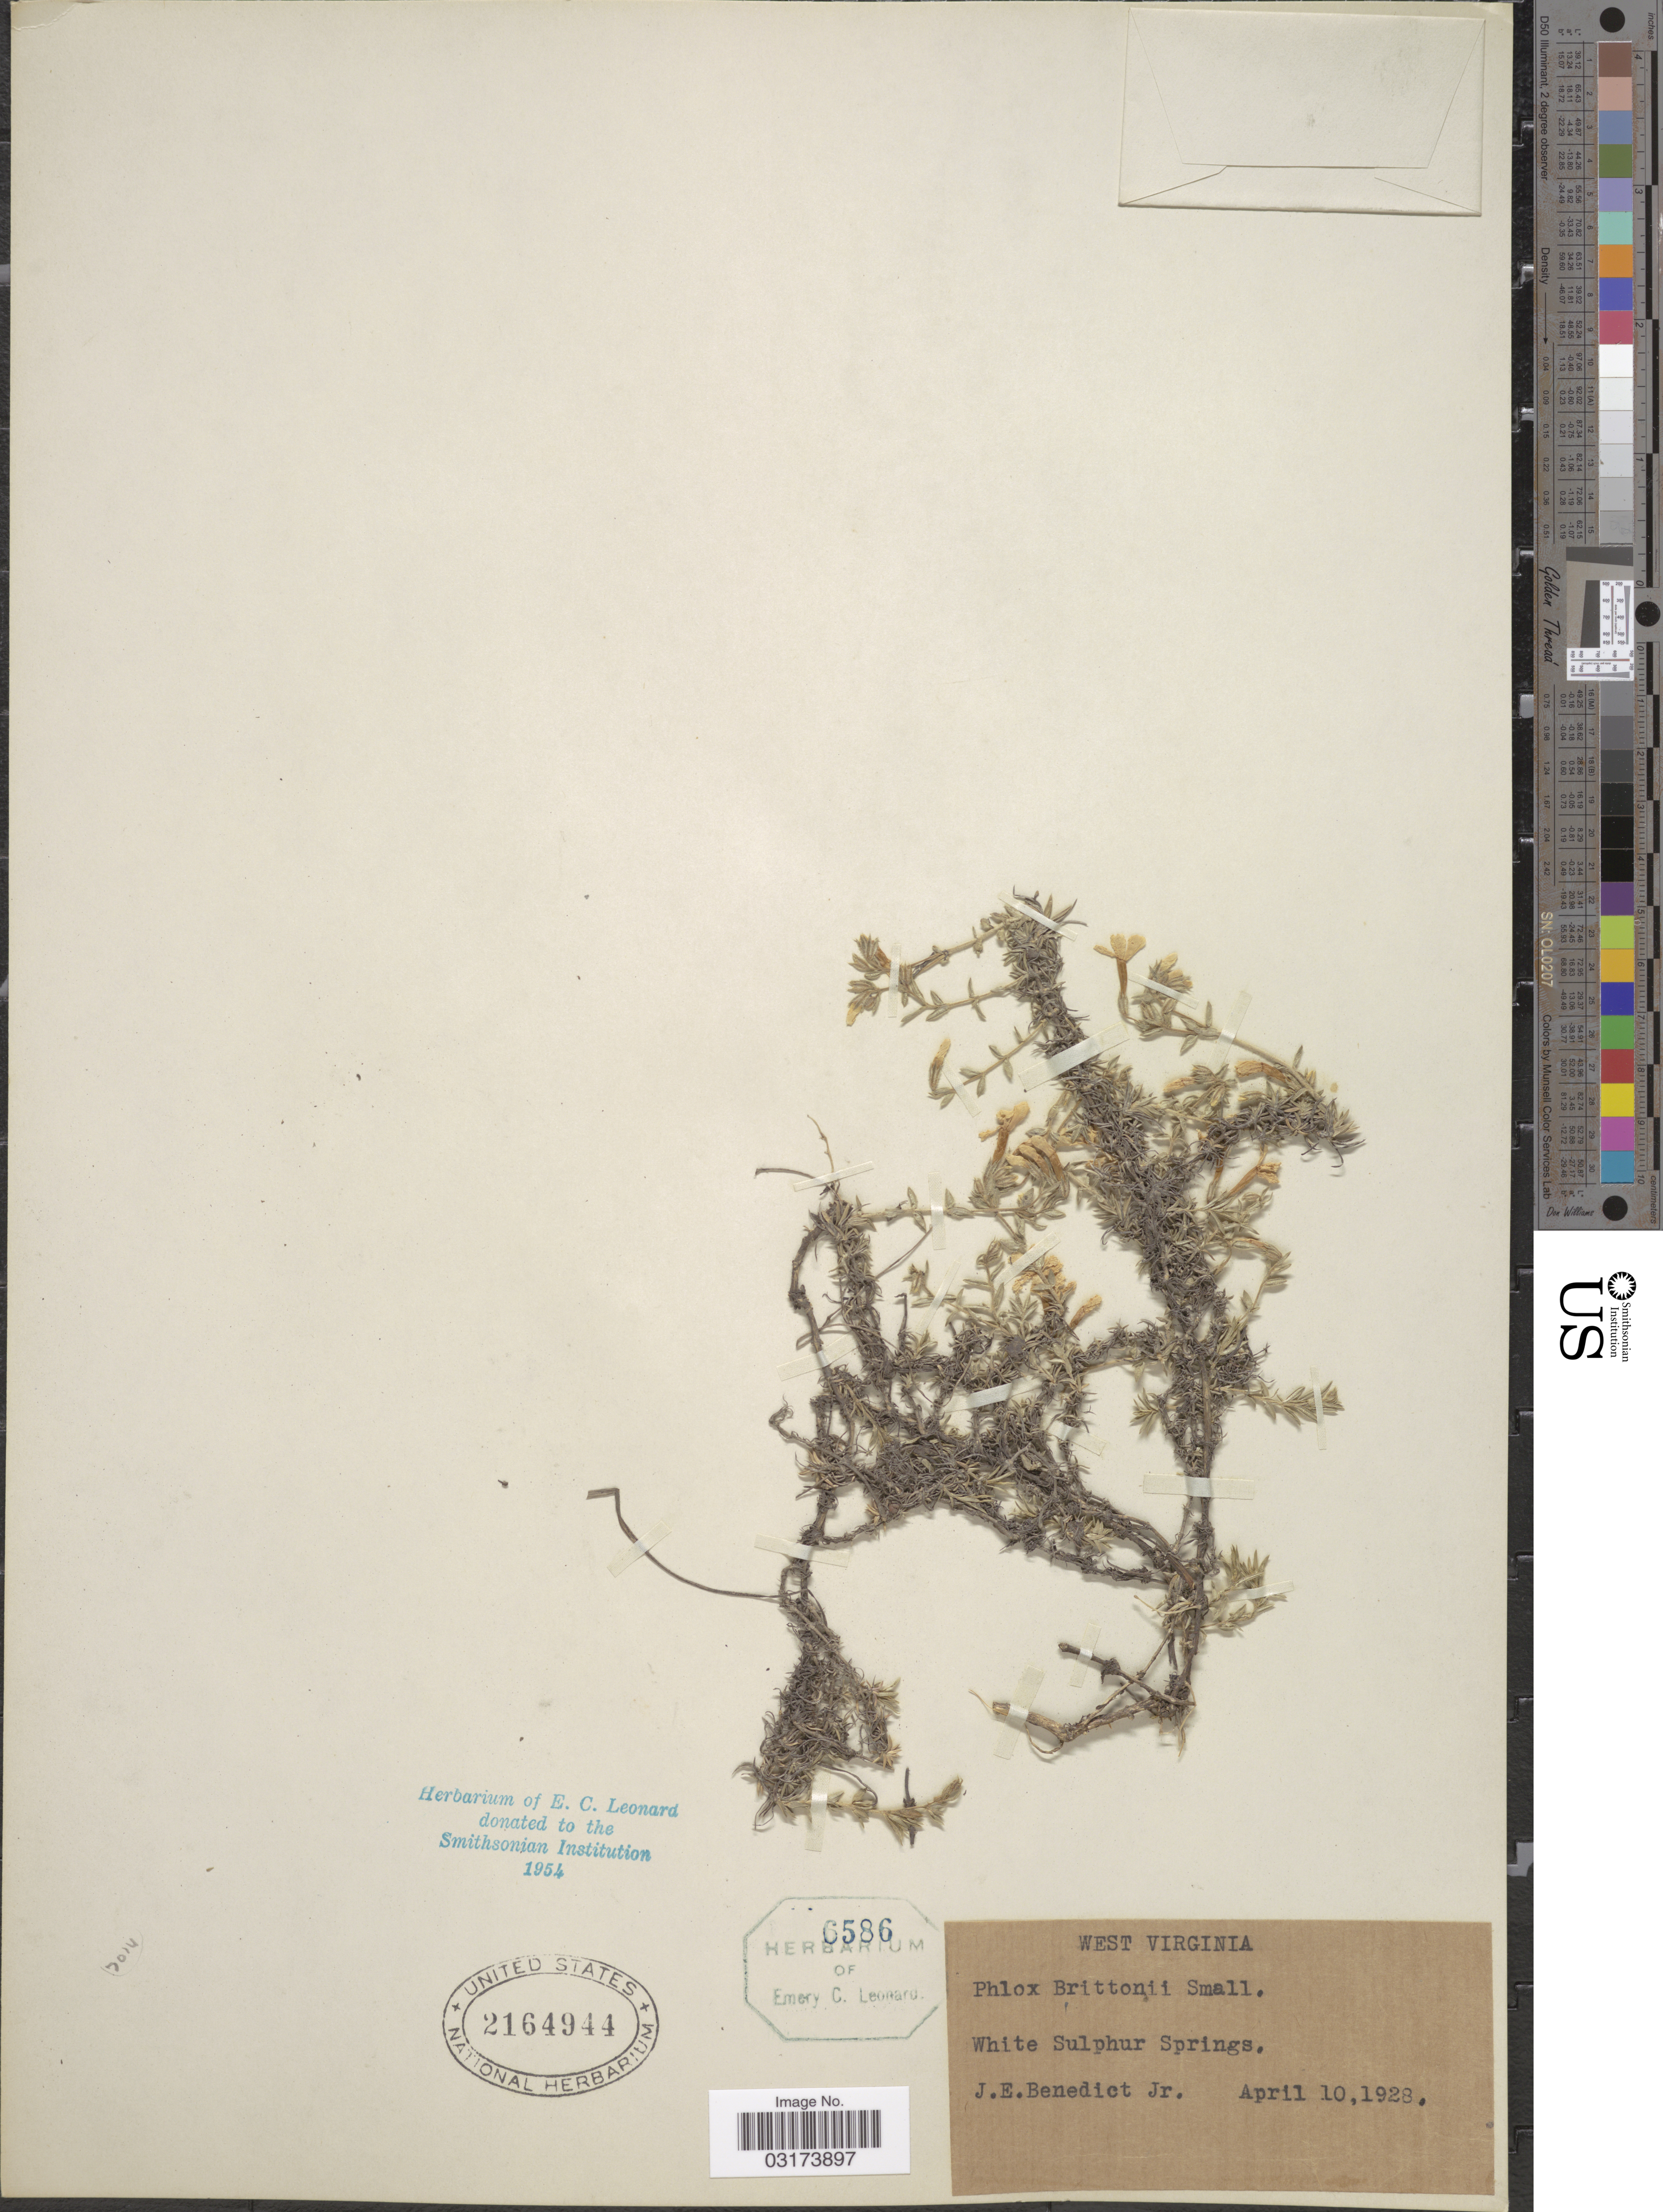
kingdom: Plantae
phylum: Tracheophyta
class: Magnoliopsida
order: Ericales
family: Polemoniaceae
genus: Phlox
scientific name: Phlox subulata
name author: L.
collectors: J. Benedict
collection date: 1928-04-10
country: United States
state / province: West Virginia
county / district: Greenbrier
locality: White Sulphur Springs.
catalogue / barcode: US 2164944